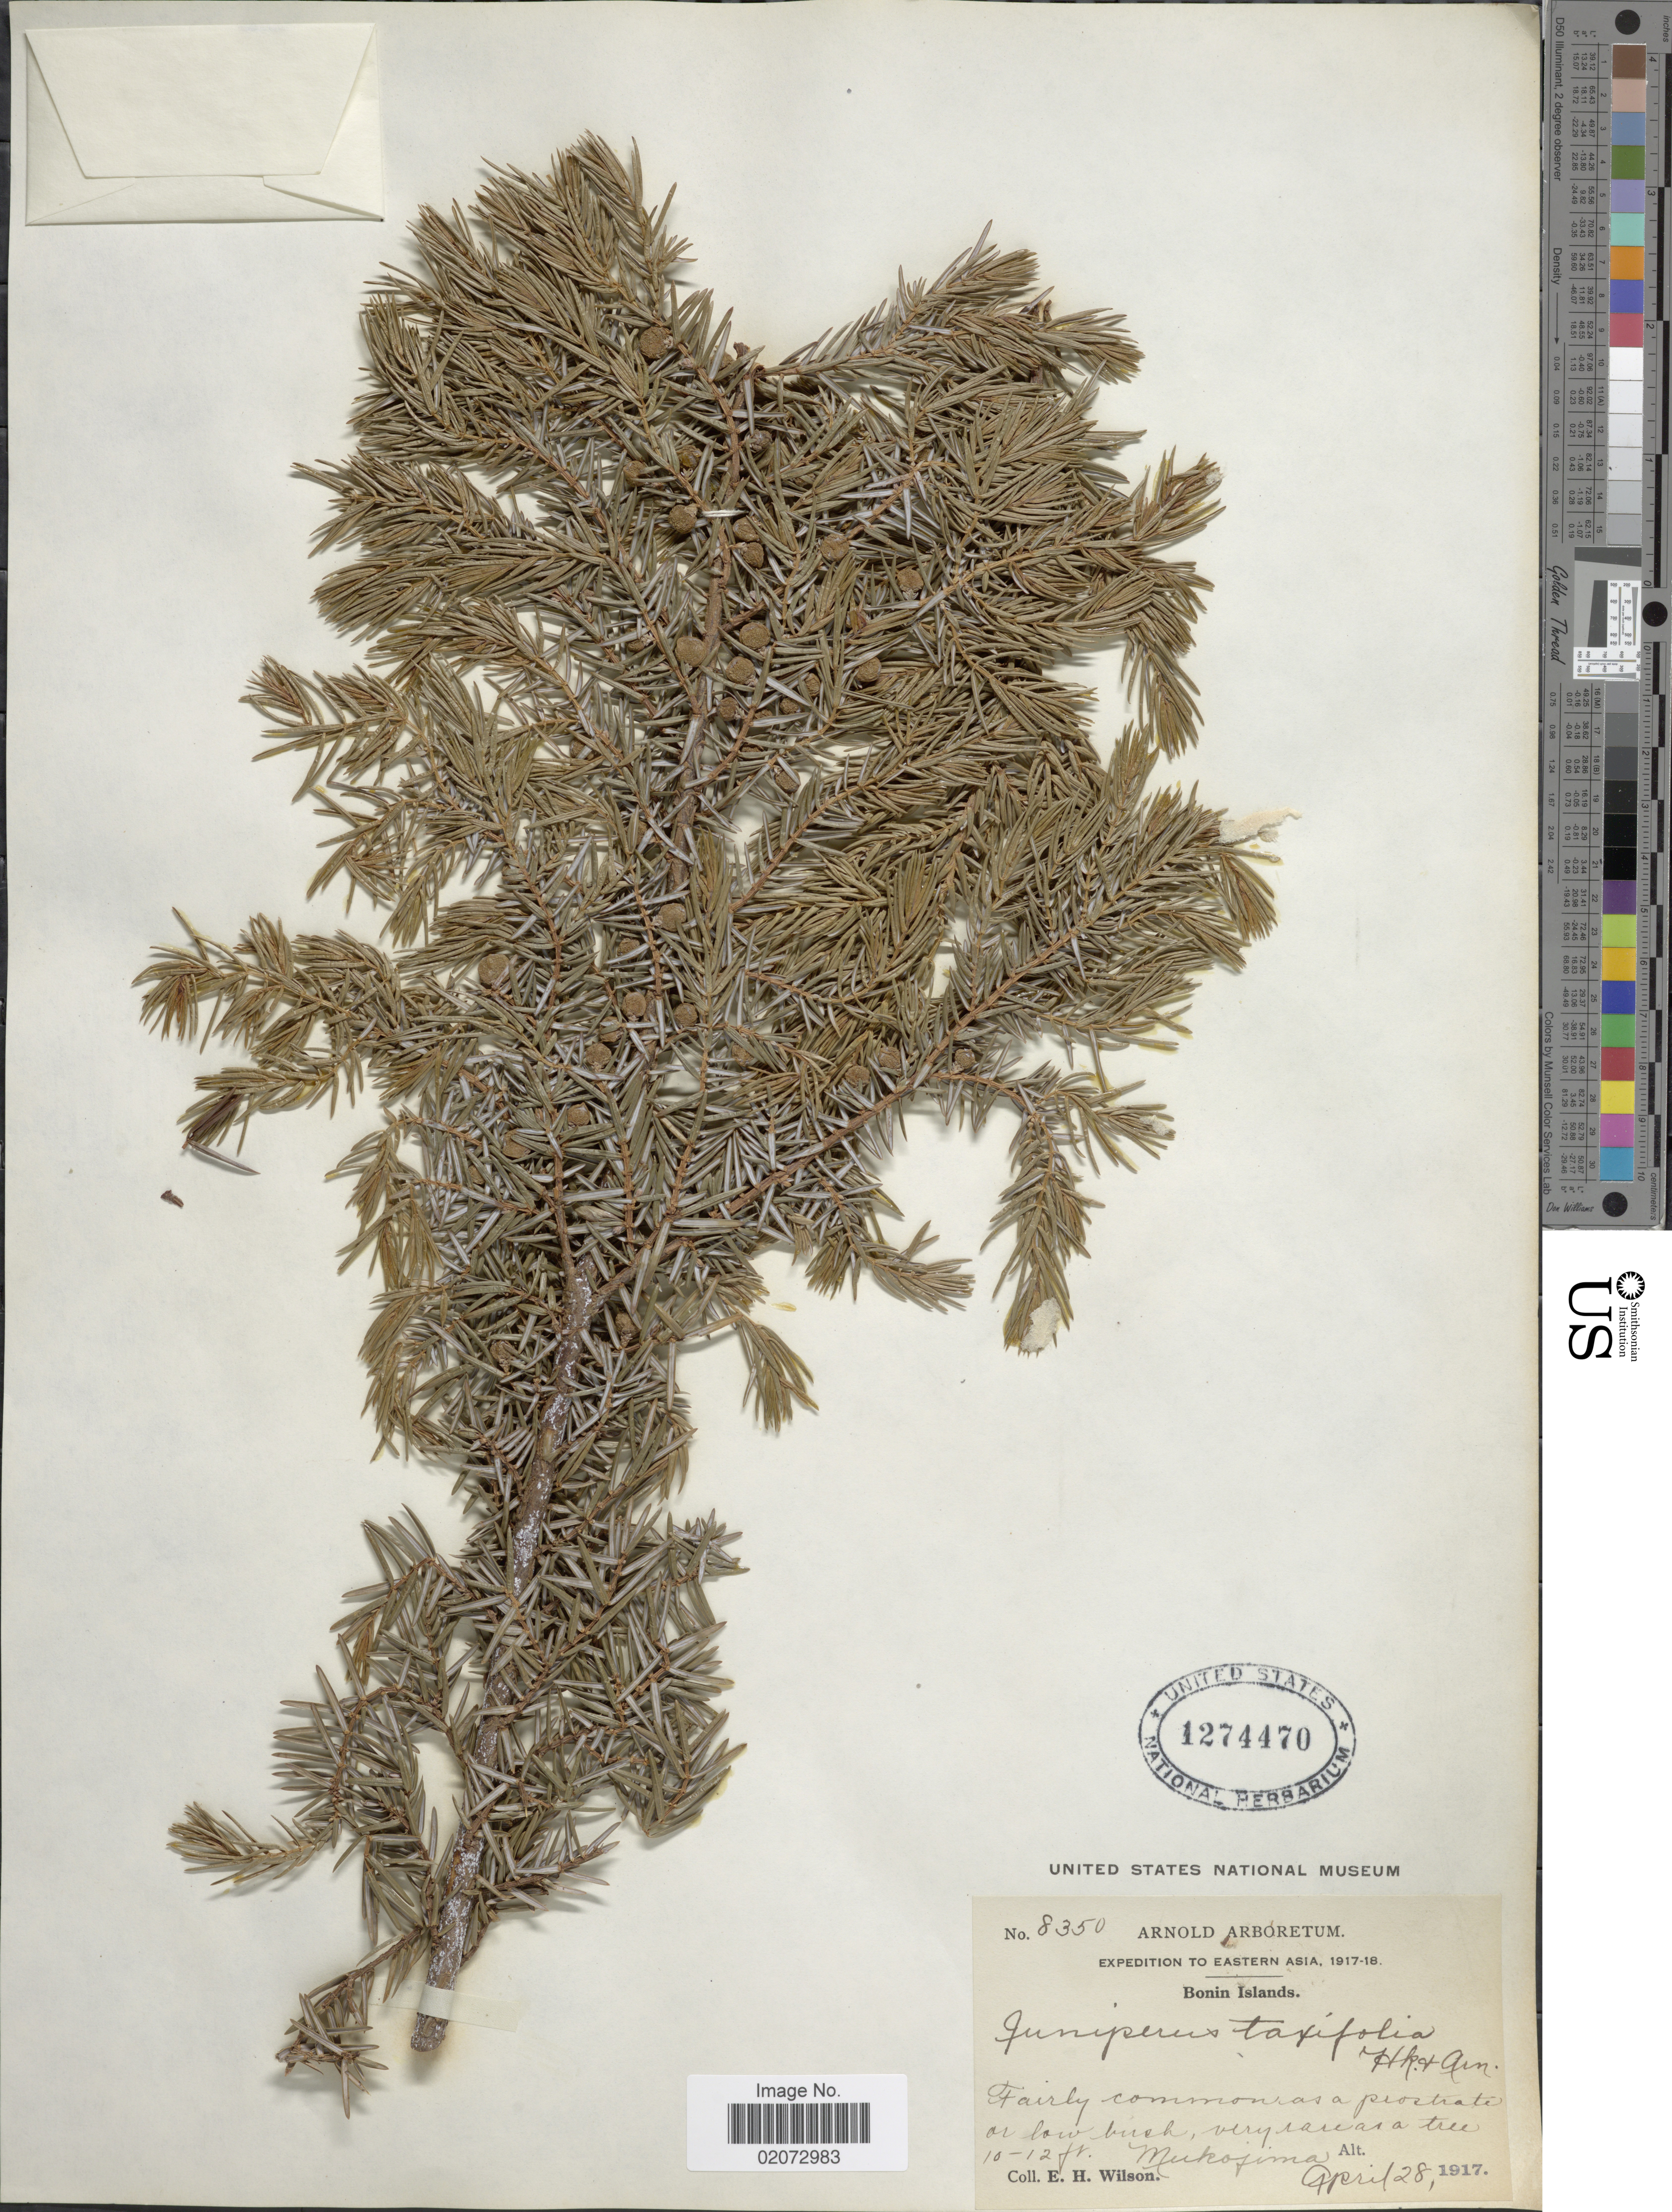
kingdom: Plantae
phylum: Tracheophyta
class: Pinopsida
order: Pinales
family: Cupressaceae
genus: Juniperus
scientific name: Juniperus taxifolia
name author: Hook. & Arn.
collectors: E. Wilson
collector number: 8350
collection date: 1917-04-28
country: Japan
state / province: Tokyo, Federal City of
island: Bonin Islands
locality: Eastern Asia. Bonin Islands. Mukojima.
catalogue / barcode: US 1274470